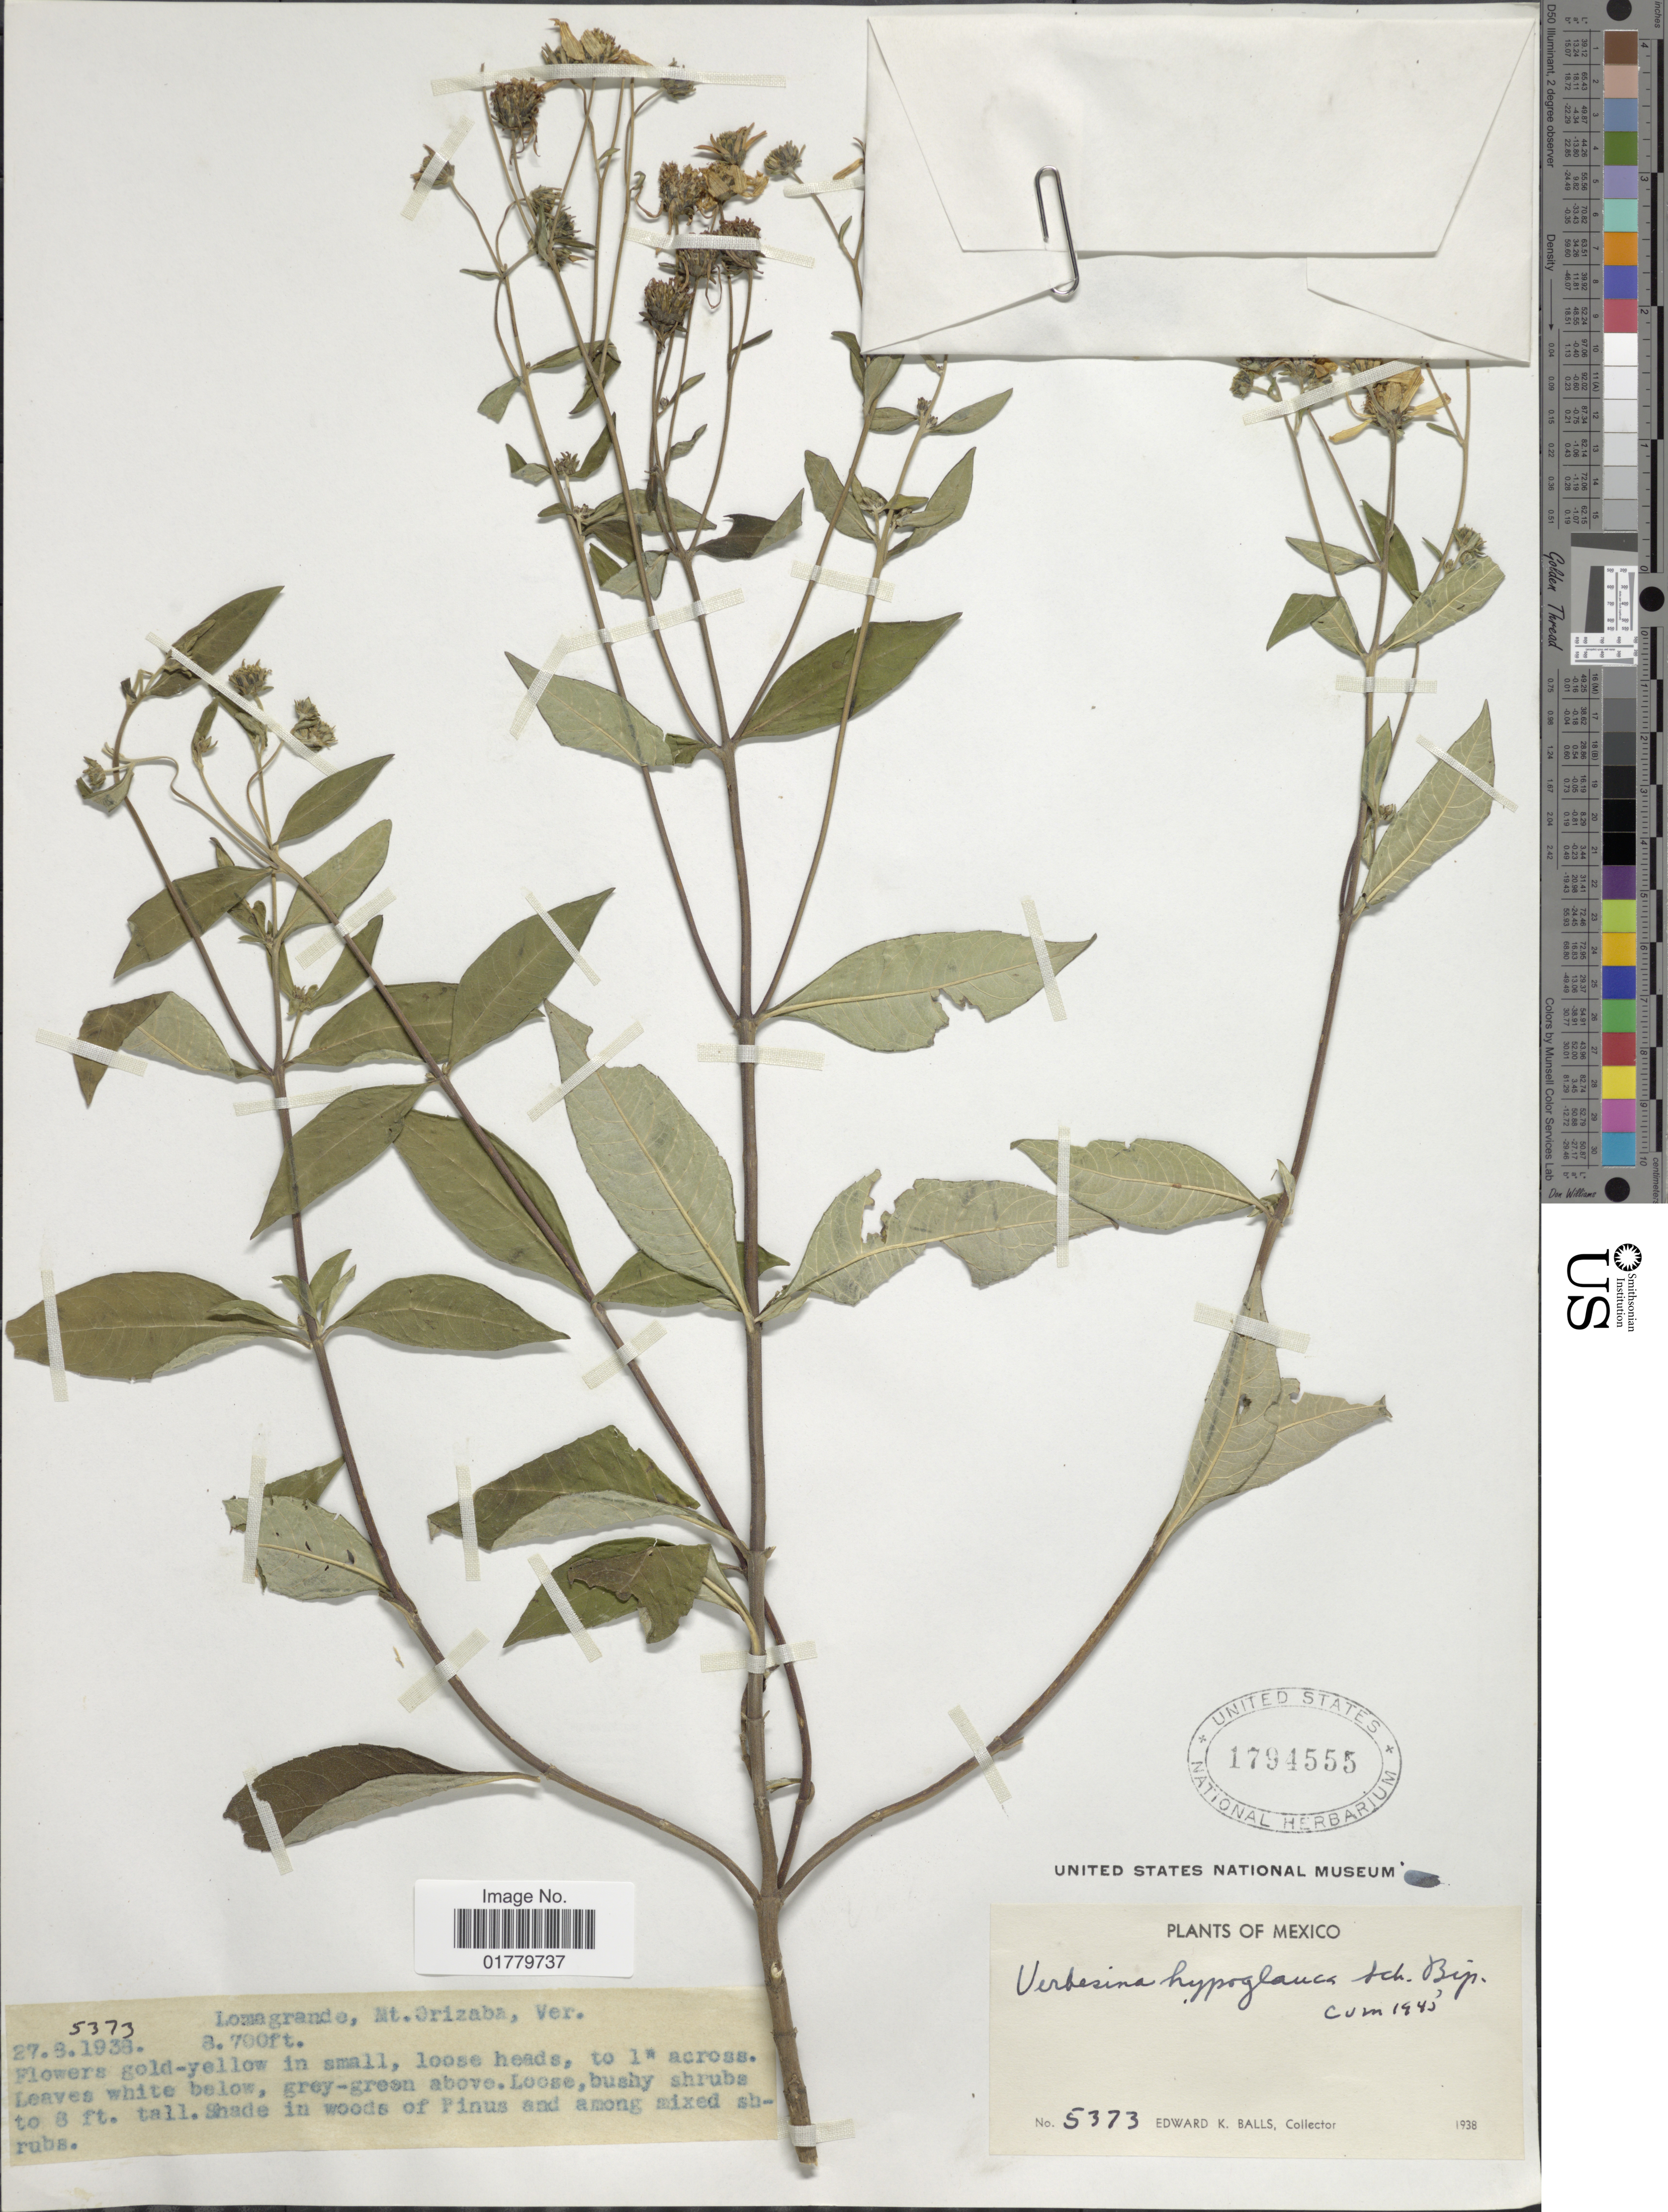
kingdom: Plantae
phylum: Tracheophyta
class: Magnoliopsida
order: Asterales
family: Asteraceae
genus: Verbesina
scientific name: Verbesina hypoglauca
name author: Sch. Bip. ex Klatt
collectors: E. K. Balls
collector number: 5373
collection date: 1938-08-27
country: Mexico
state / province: Veracruz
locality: Lomagrande, Mt. Orizaba, Ver.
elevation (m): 2652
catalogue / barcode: US 1794555